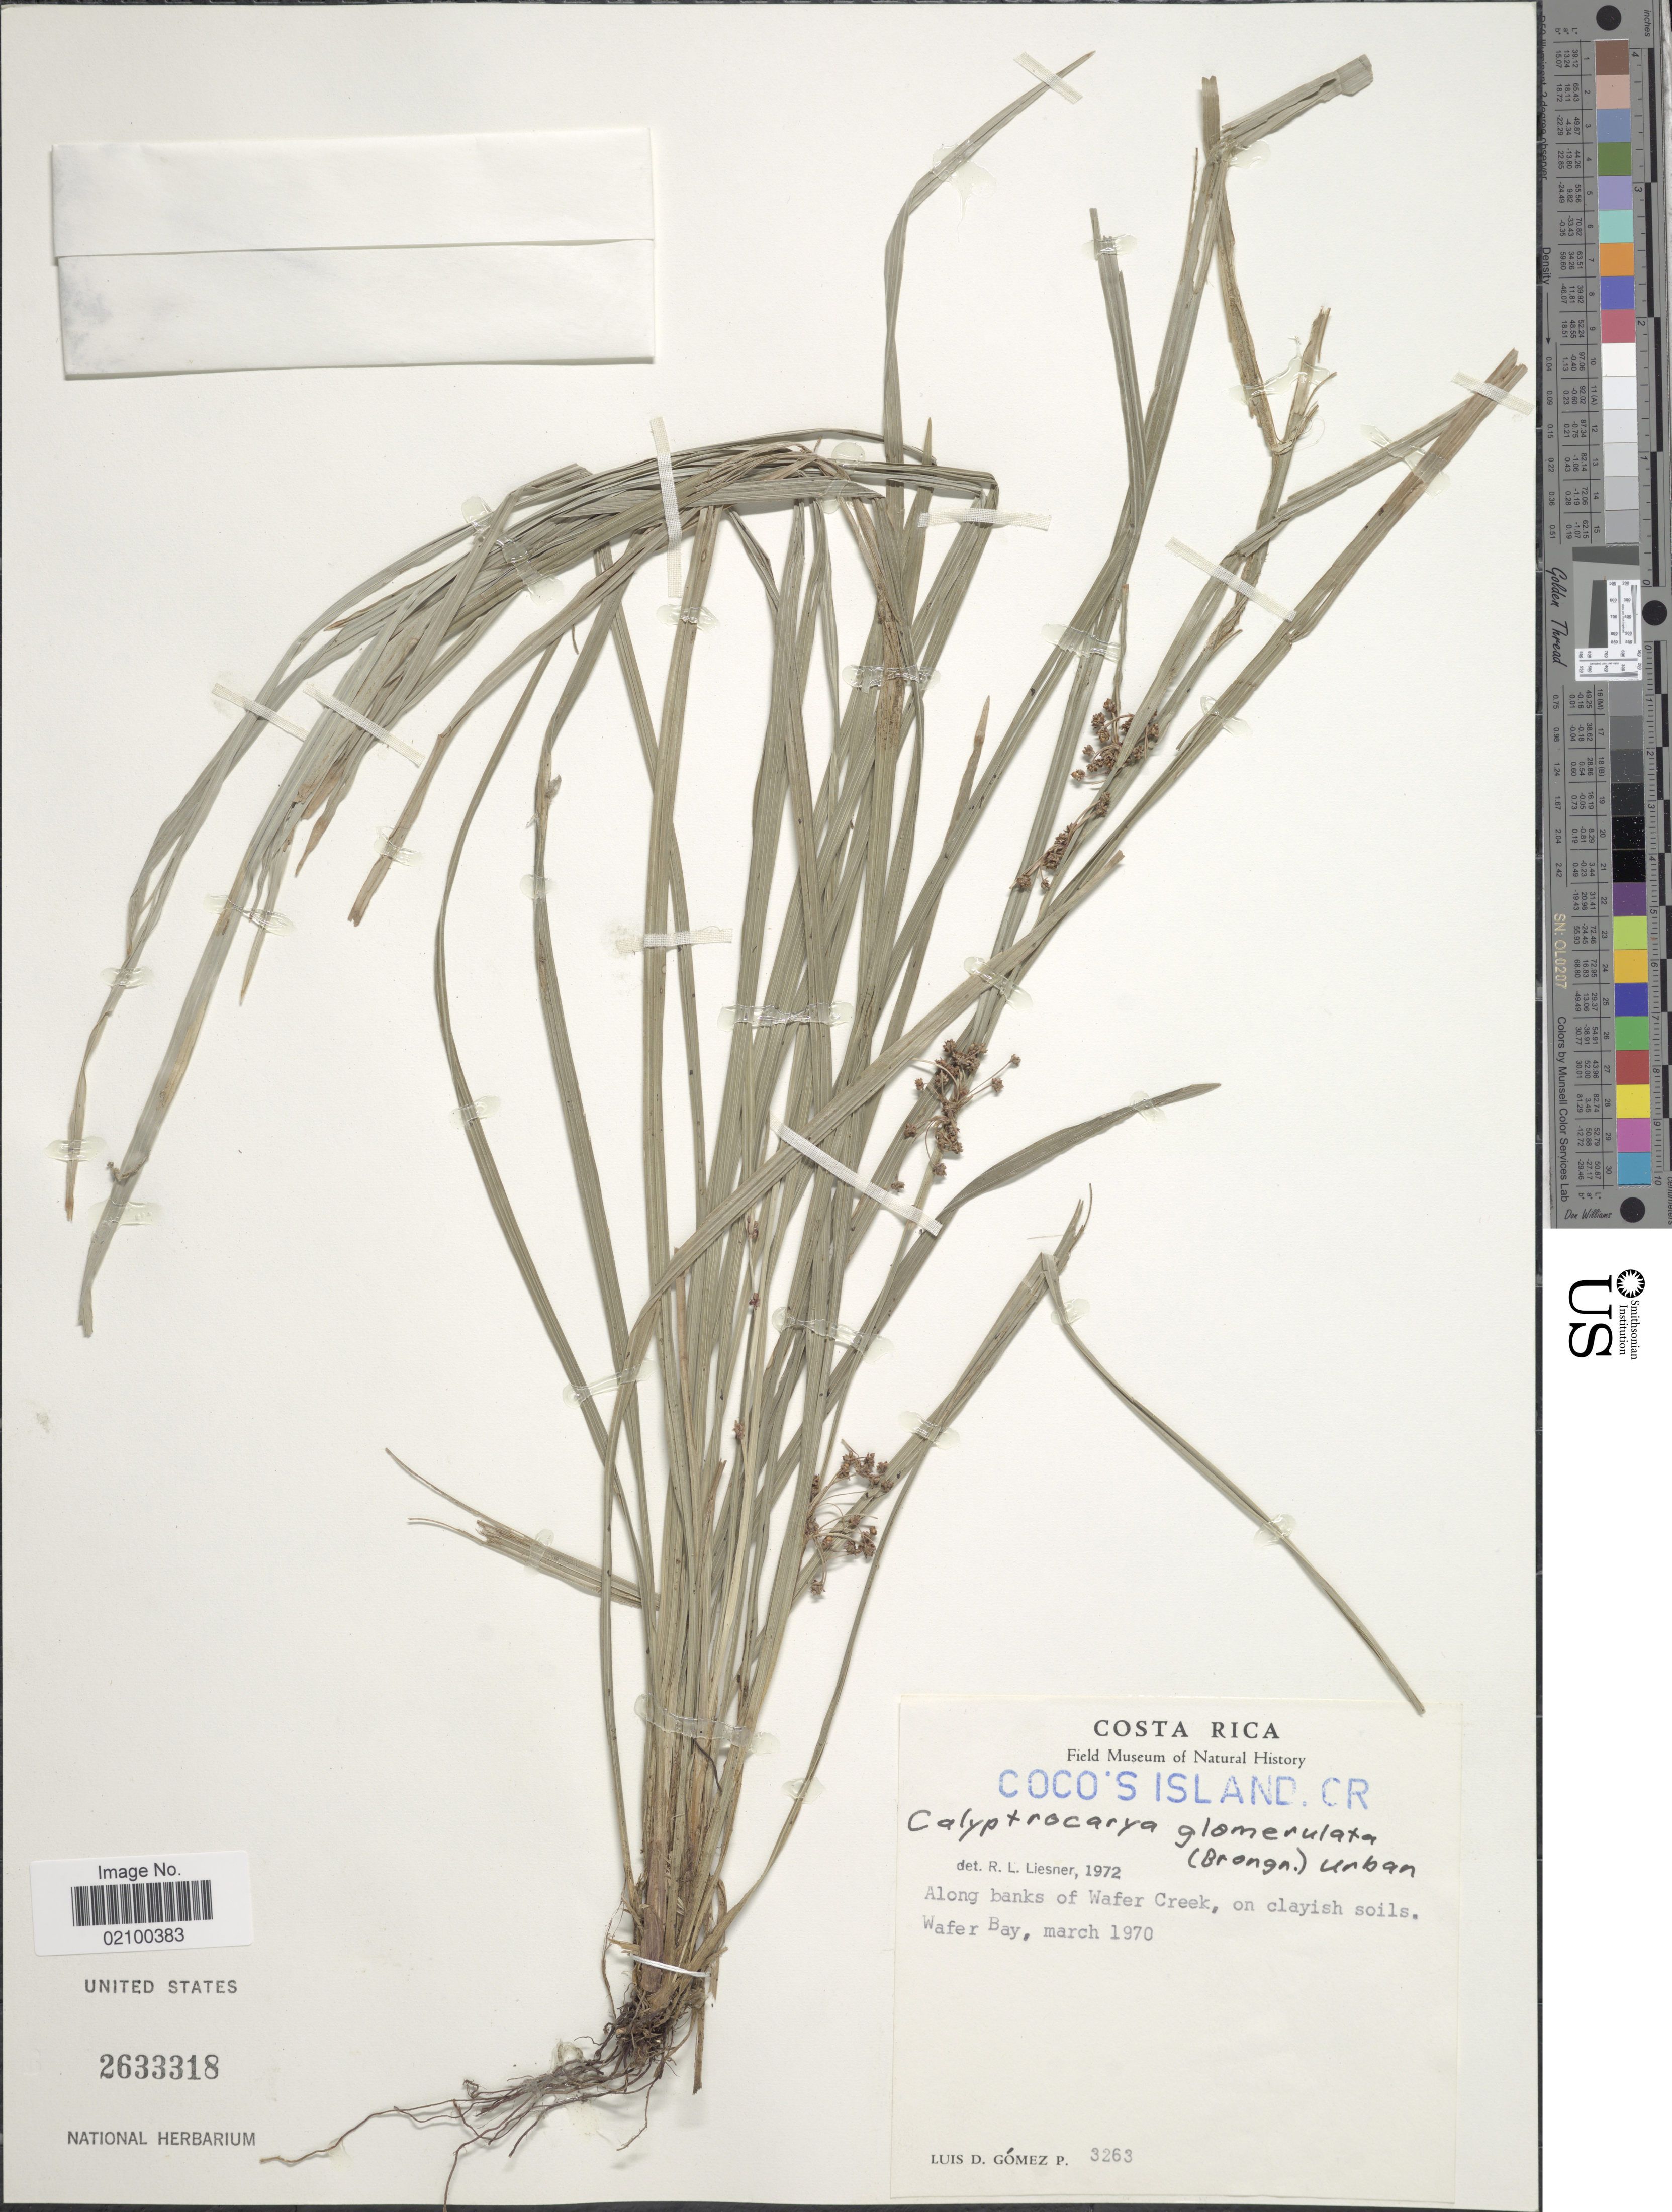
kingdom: Plantae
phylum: Tracheophyta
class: Liliopsida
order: Poales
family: Cyperaceae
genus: Calyptrocarya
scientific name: Calyptrocarya glomerulata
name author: (Brongn.) Urb.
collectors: L. D. Gómez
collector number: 3263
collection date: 1970-03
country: Costa Rica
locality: Coco's Island. Along banks of Wafer Creek, on clayish soils. Wafer Bay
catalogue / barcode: US 2633318